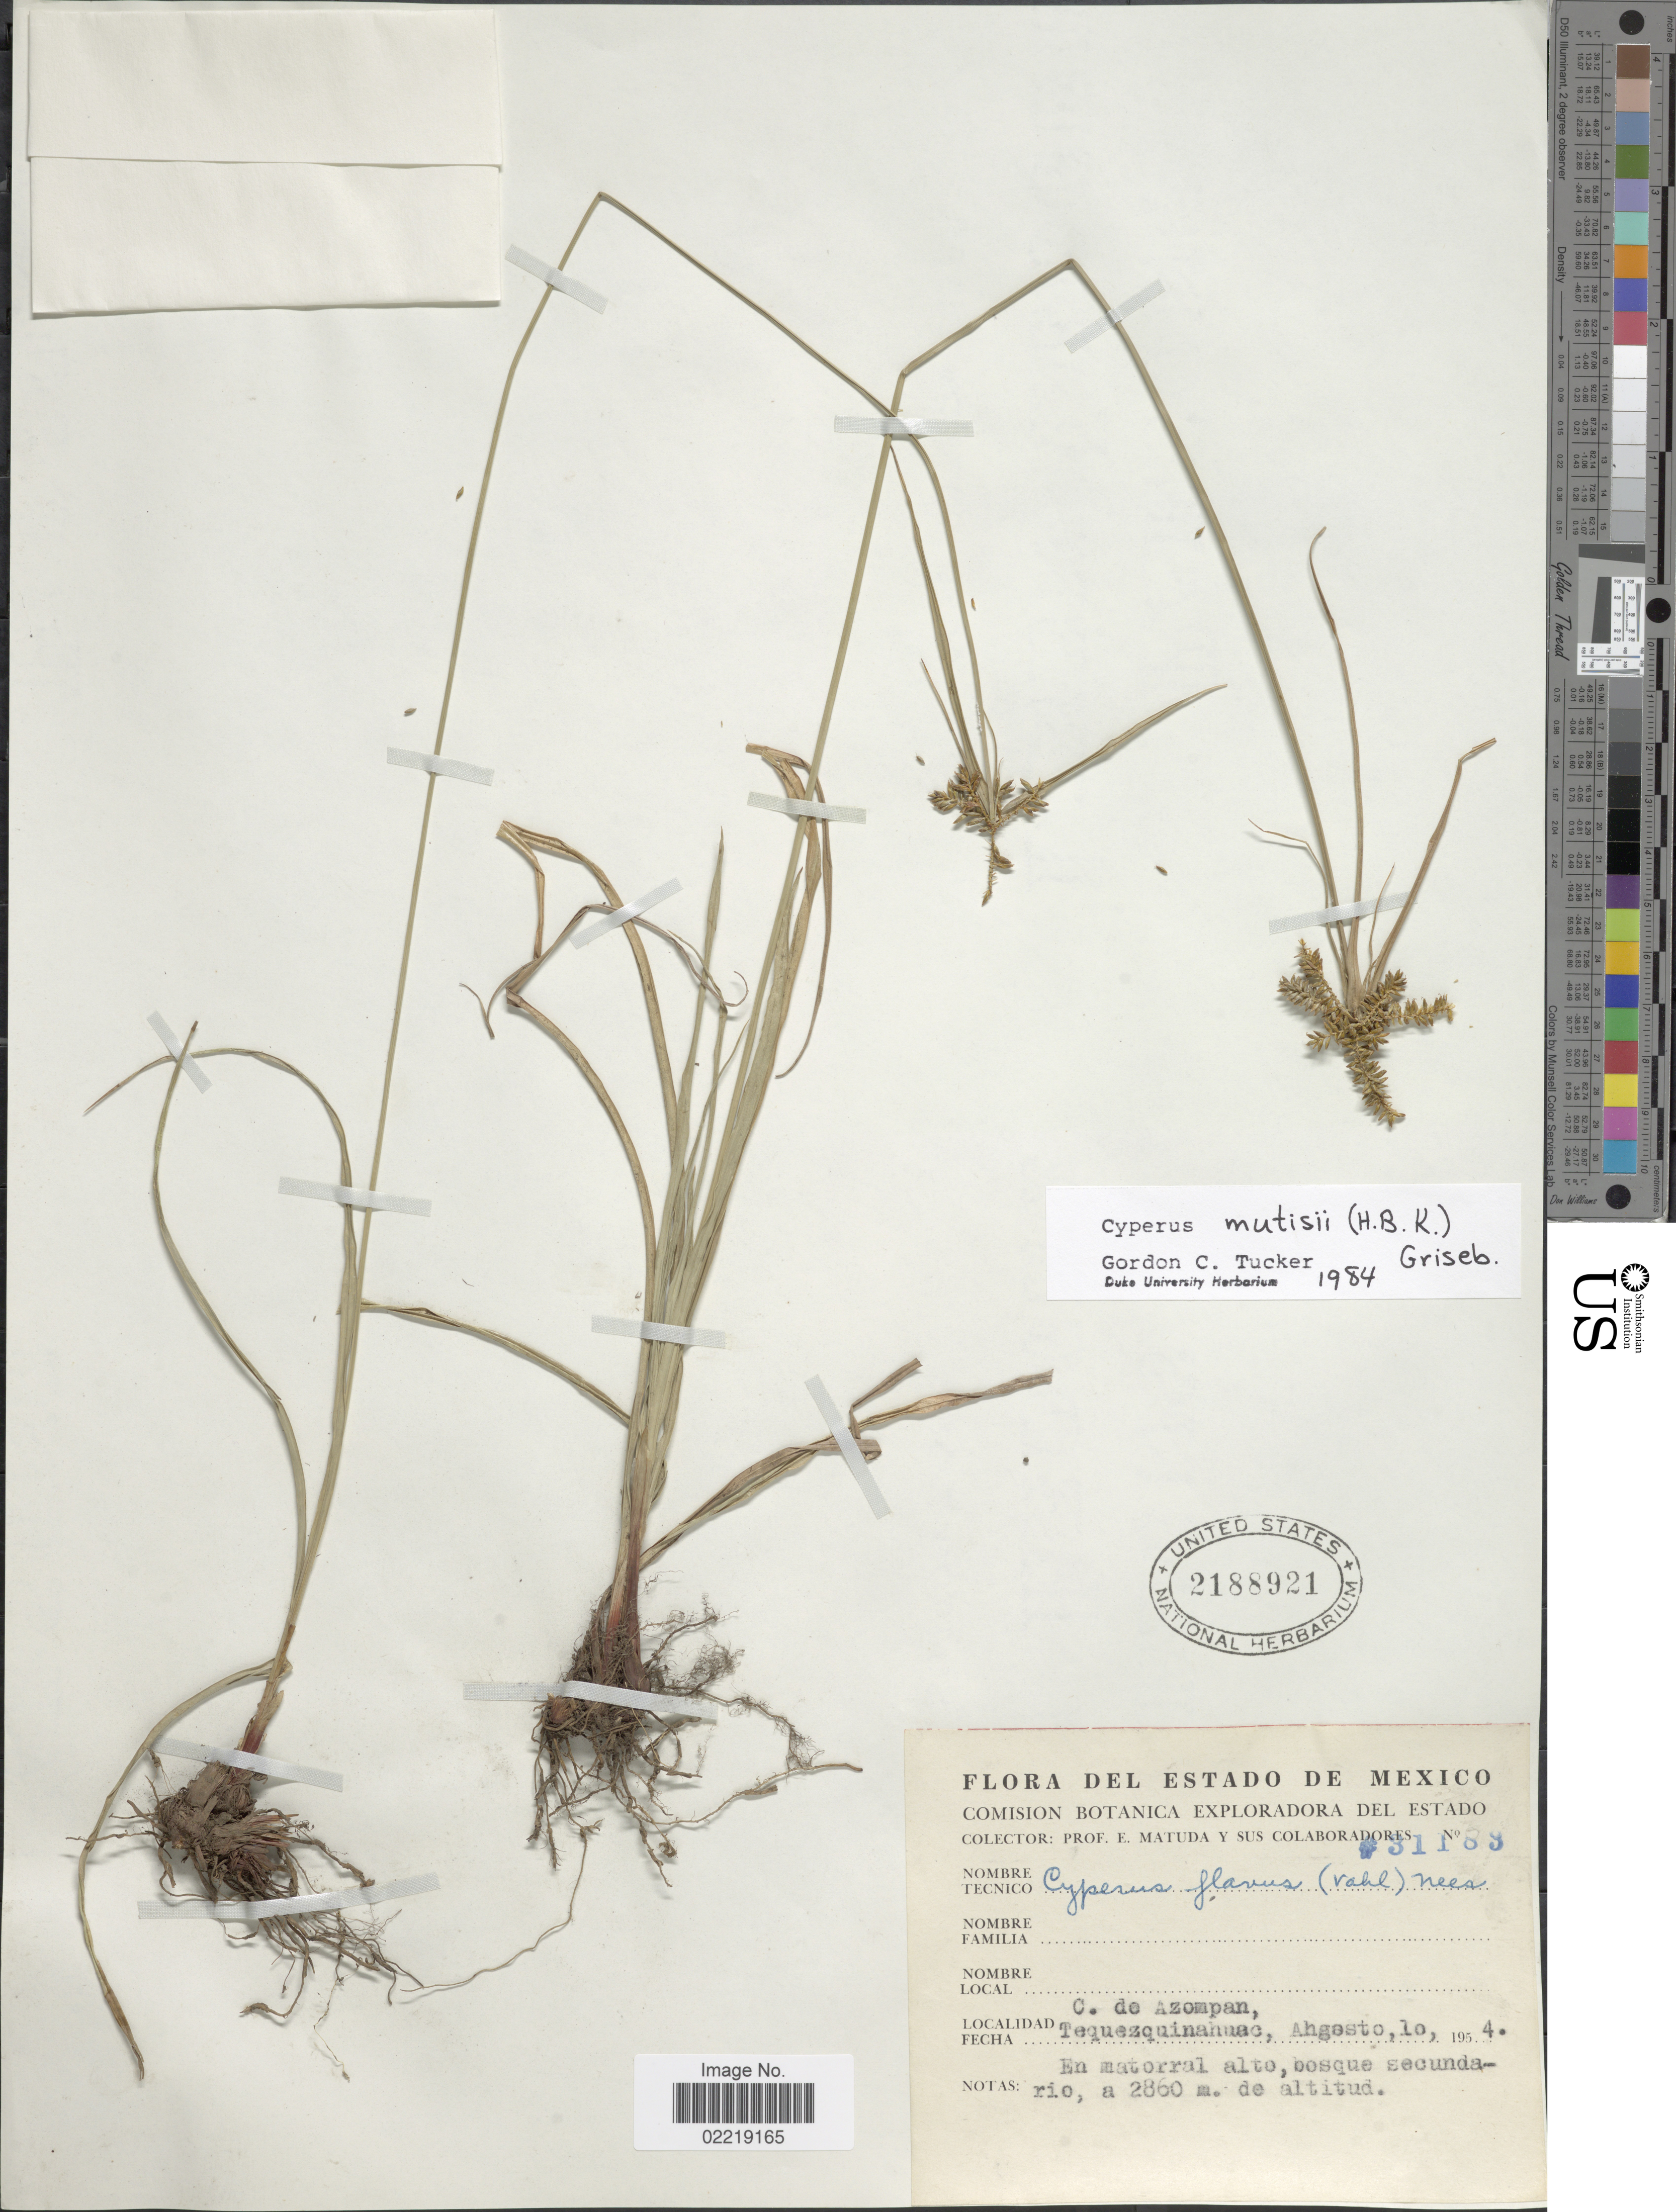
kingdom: Plantae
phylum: Tracheophyta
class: Liliopsida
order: Poales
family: Cyperaceae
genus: Cyperus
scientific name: Cyperus mutisii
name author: (Kunth) Andersson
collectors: E. Matuda & et al.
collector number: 31183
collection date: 1954-08-10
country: Mexico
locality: C. de Azompan, Tequezquinahuac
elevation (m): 2860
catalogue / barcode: US 2188921